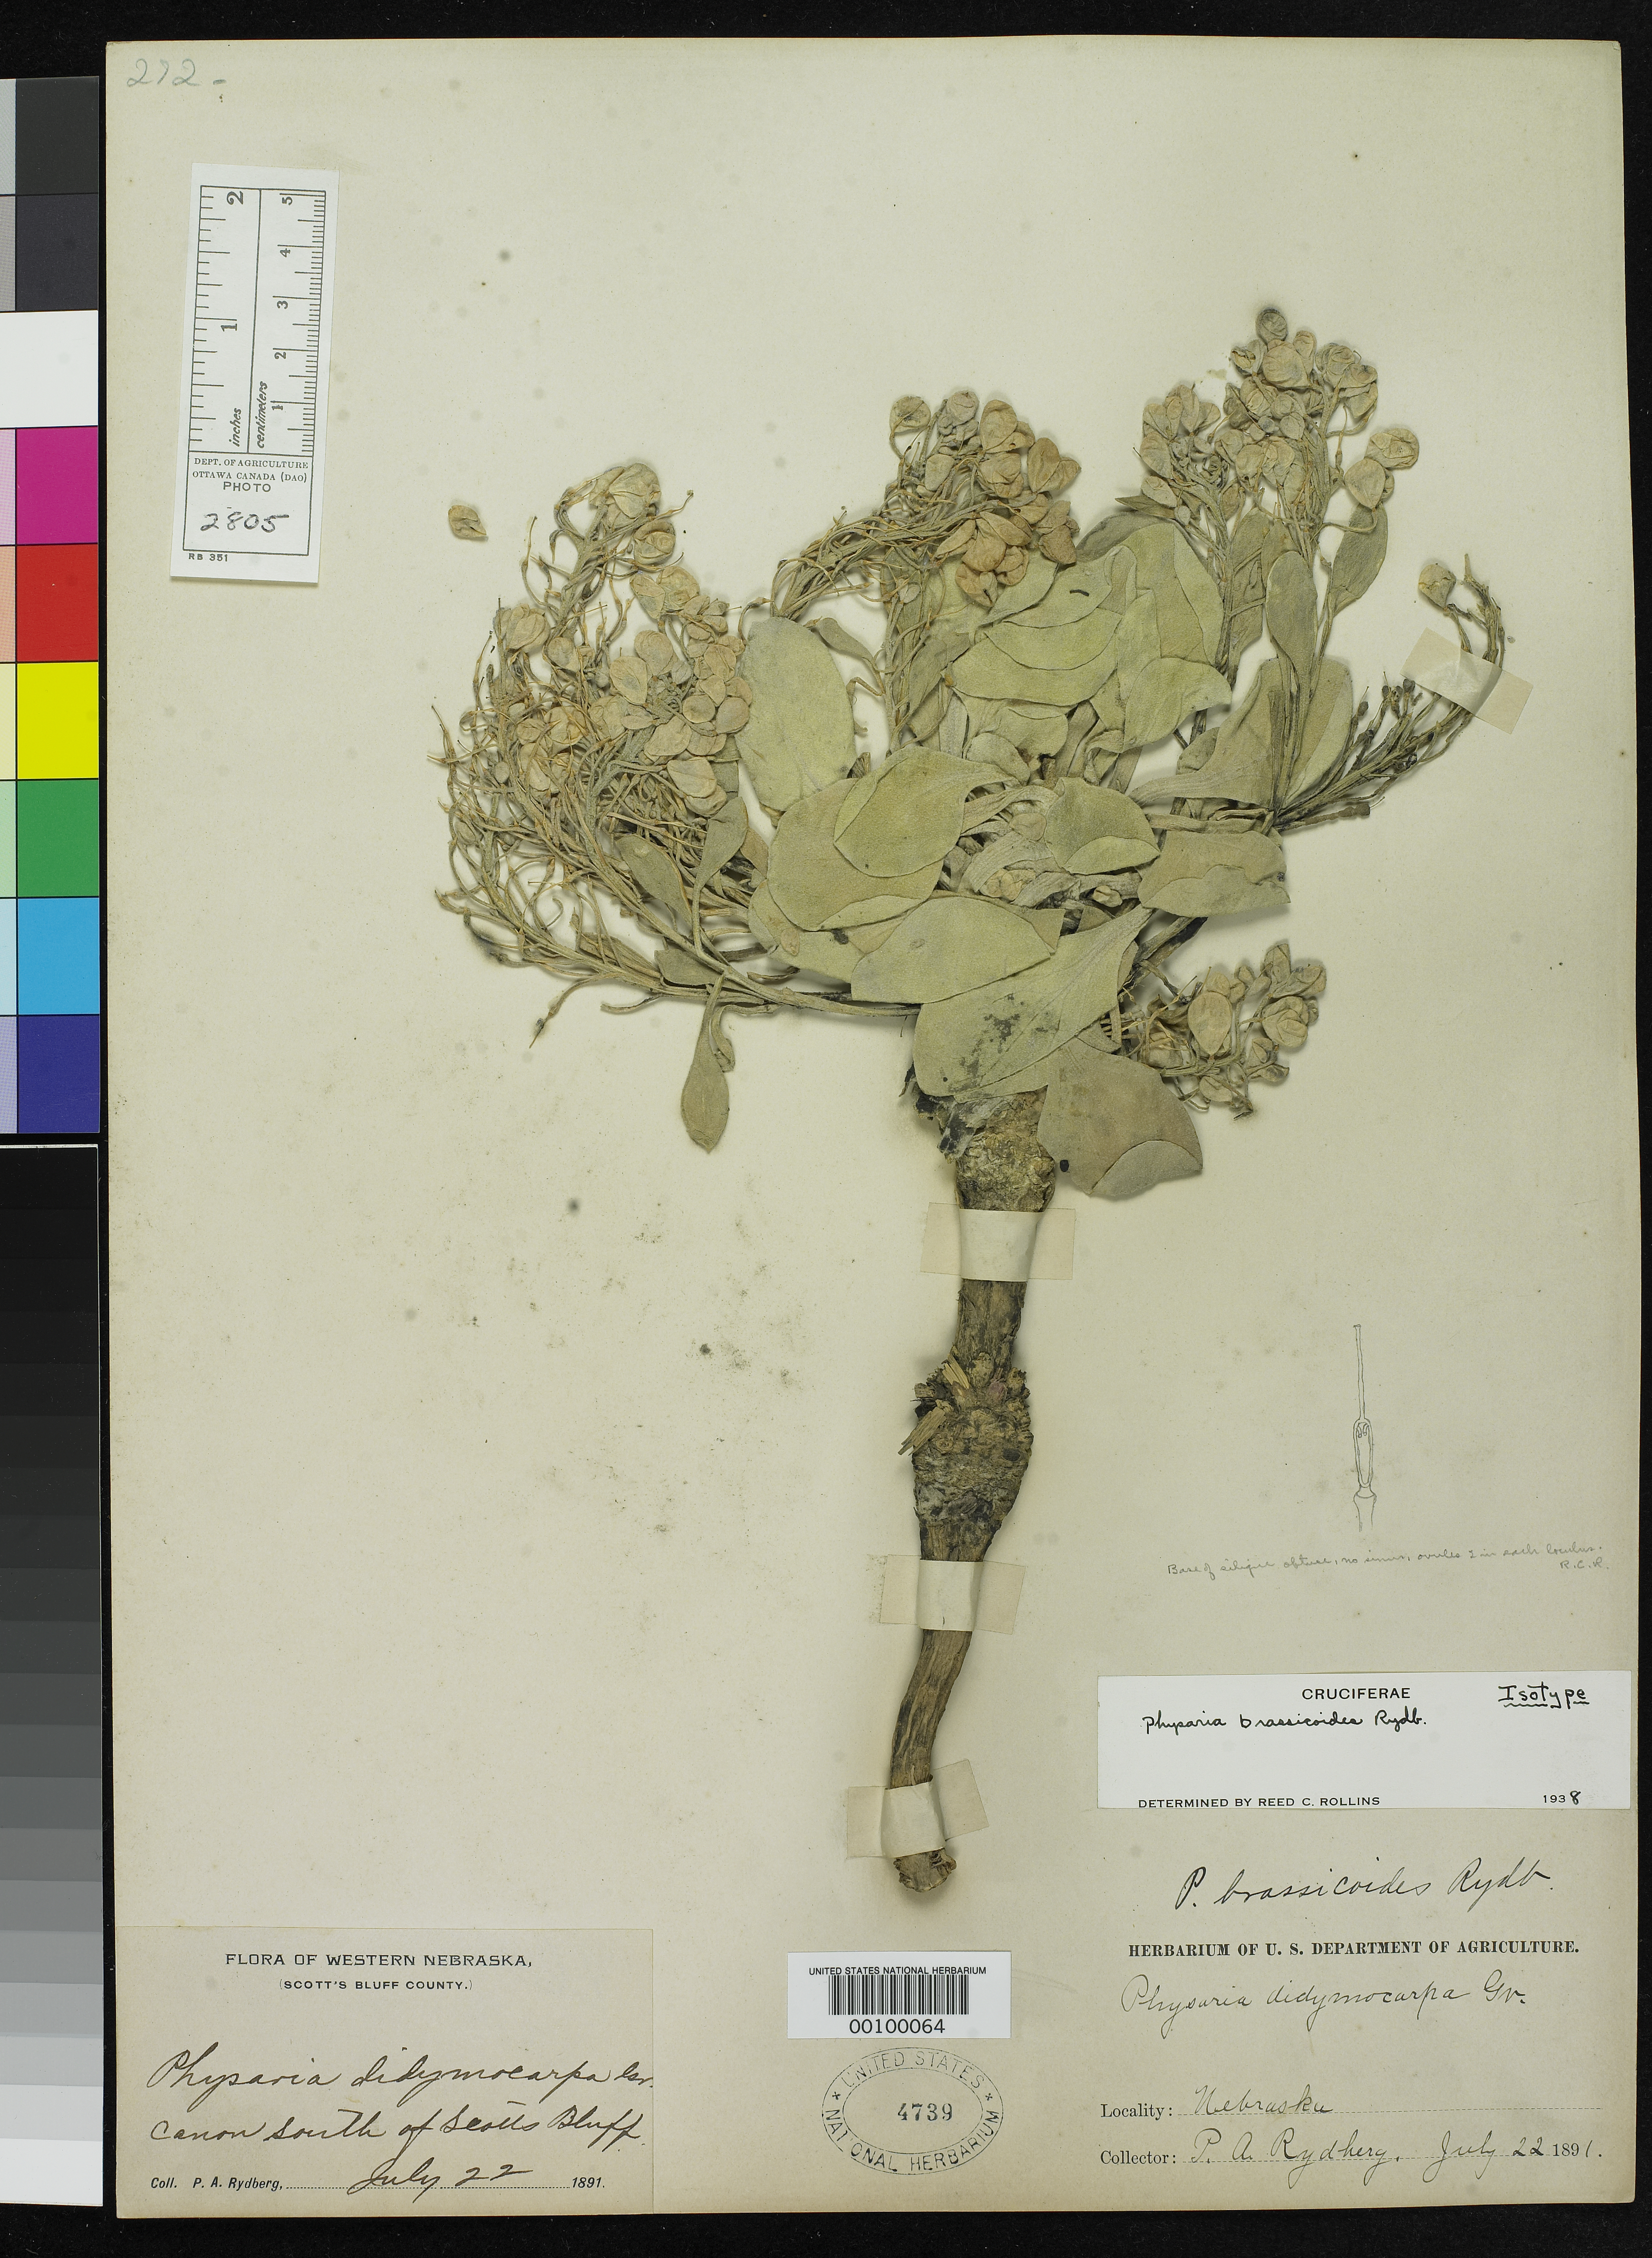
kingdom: Plantae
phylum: Tracheophyta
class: Magnoliopsida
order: Brassicales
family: Brassicaceae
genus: Physaria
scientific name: Physaria brassicoides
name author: Rydb.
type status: Isotype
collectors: P. A. Rydberg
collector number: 24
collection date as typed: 22 Jul 1891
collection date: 1891-07-22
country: United States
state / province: Nebraska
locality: Canon S of Scott's Bluffs.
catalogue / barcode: US 4739